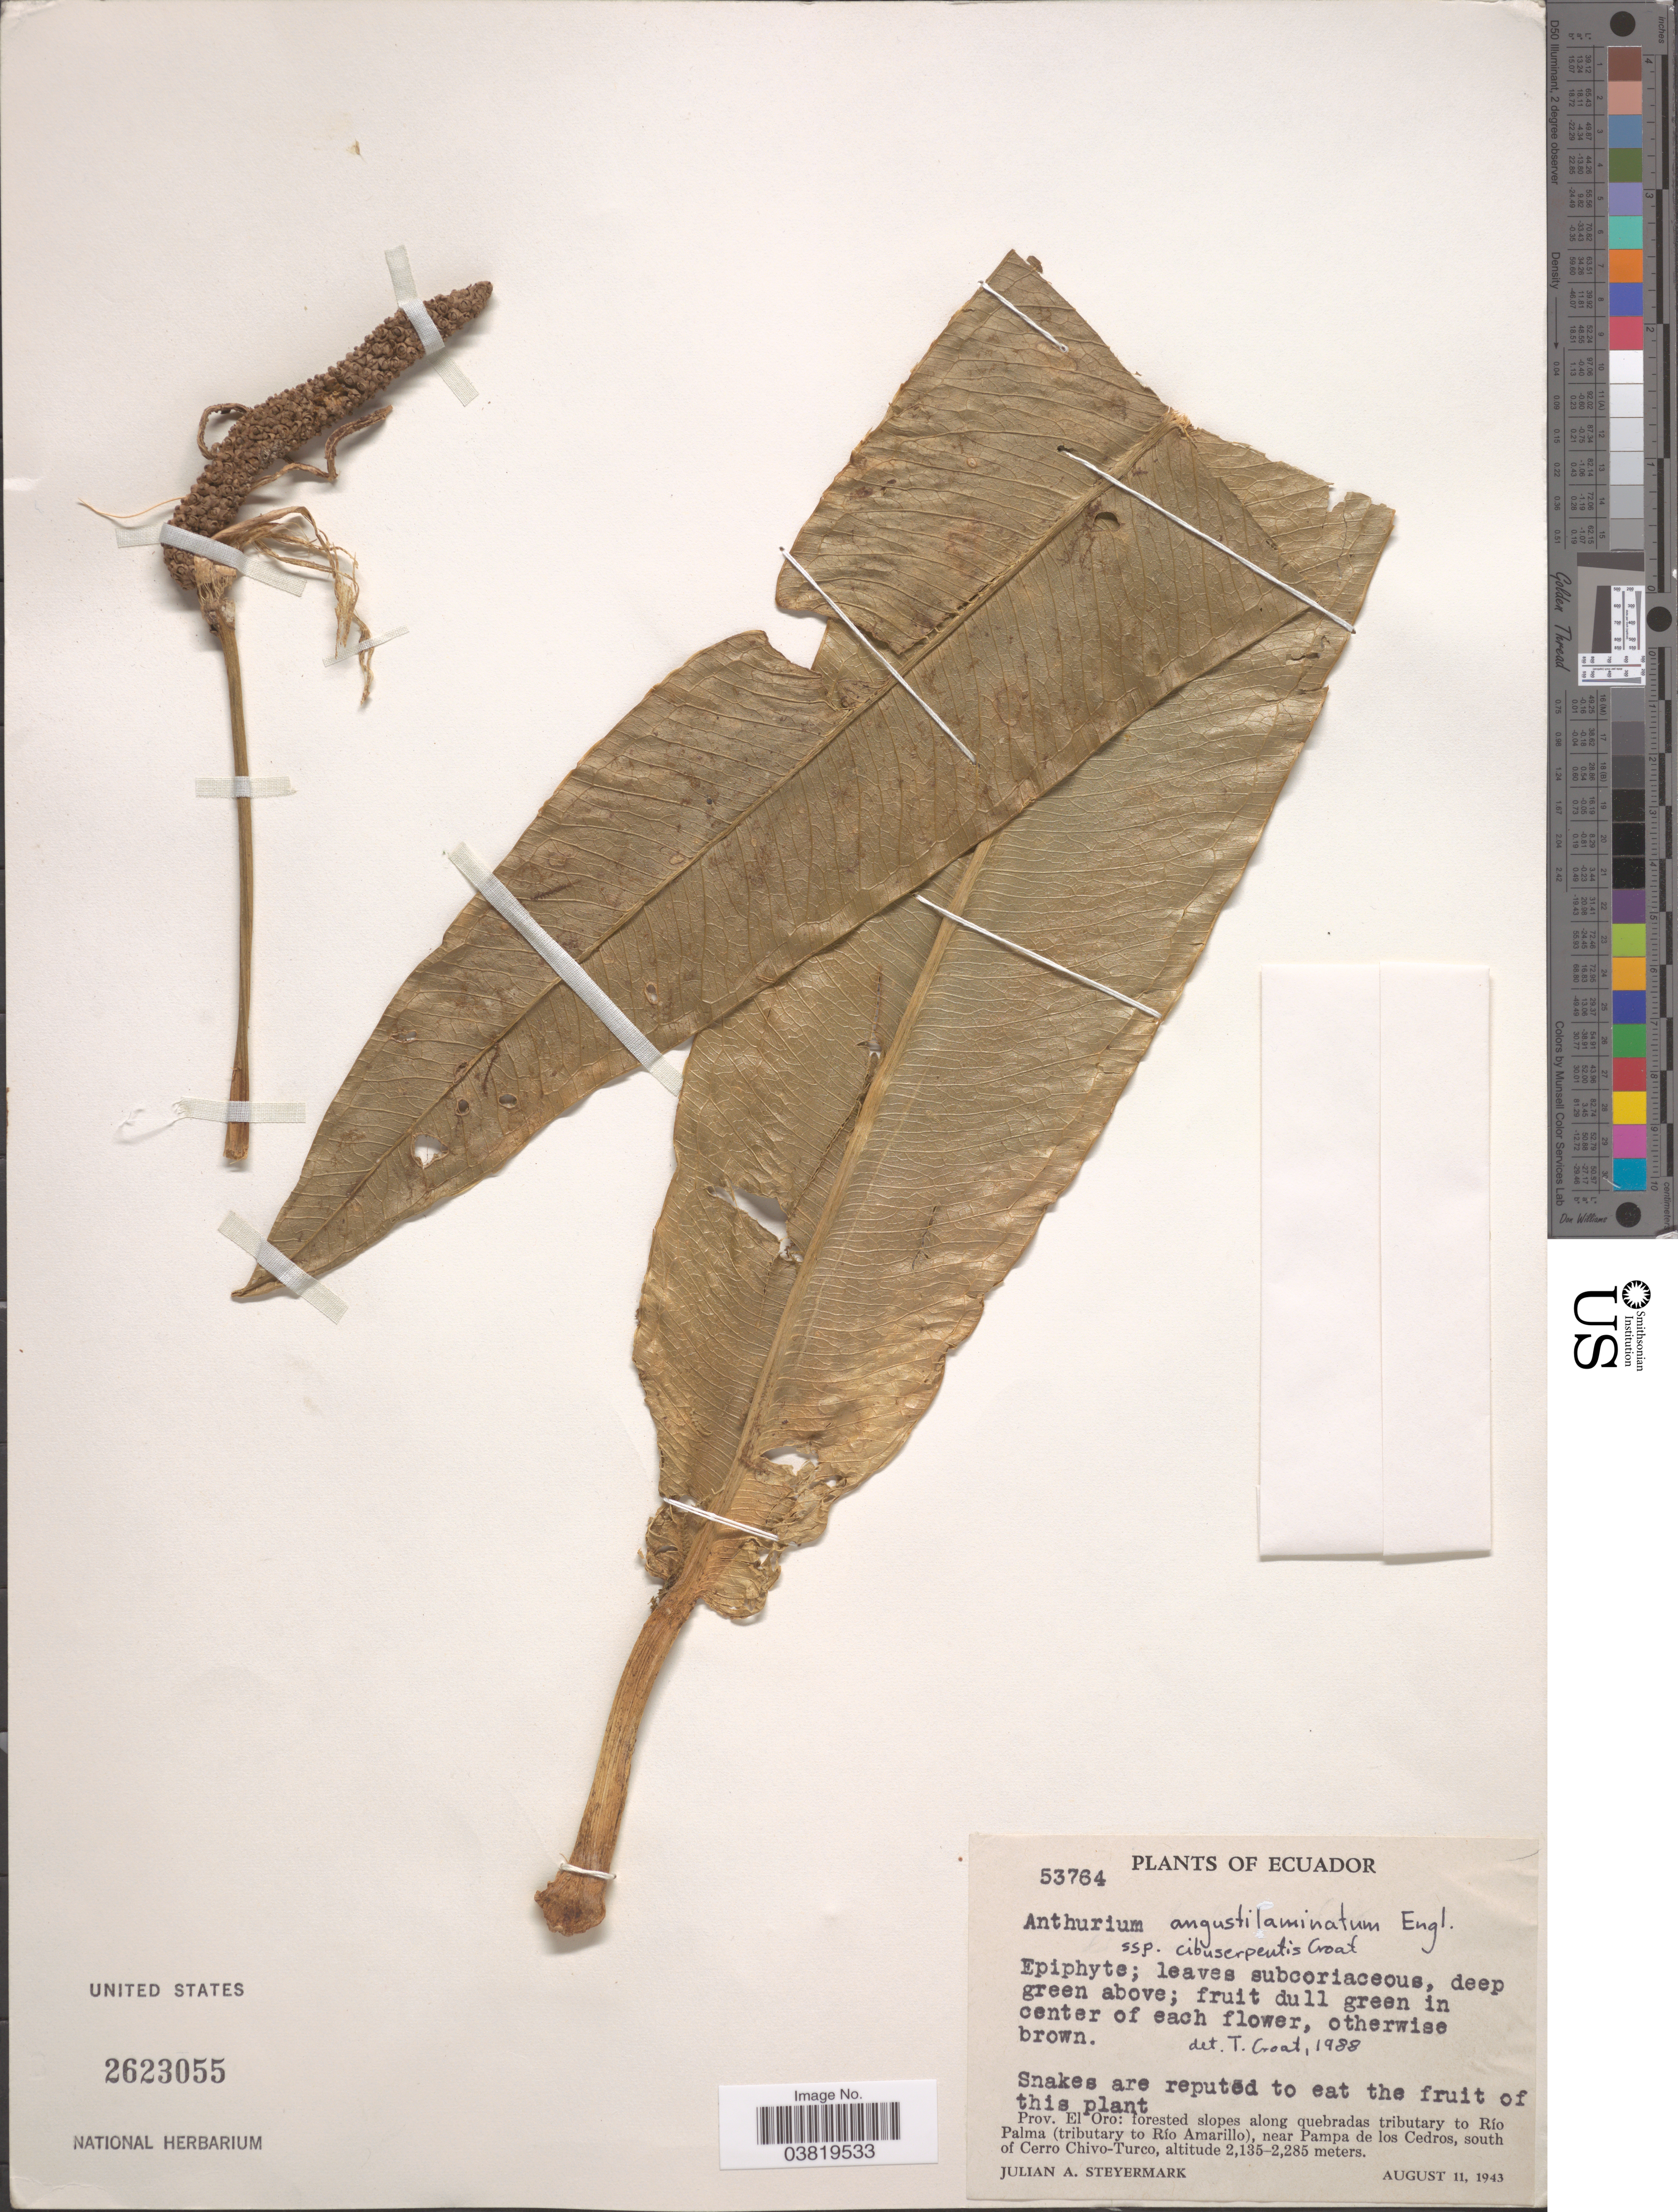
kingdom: Plantae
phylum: Tracheophyta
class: Liliopsida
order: Alismatales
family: Araceae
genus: Anthurium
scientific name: Anthurium angustilaminata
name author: Croat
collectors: J. Steyermark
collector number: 53764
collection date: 1943-08-11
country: Ecuador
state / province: El Oro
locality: Along quebradas tributary to Río Palma (tributary to Río Amarillo), near Pampa de los Cedros, south of Cerro Chivo-Turco.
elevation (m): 2135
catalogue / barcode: US 2623055